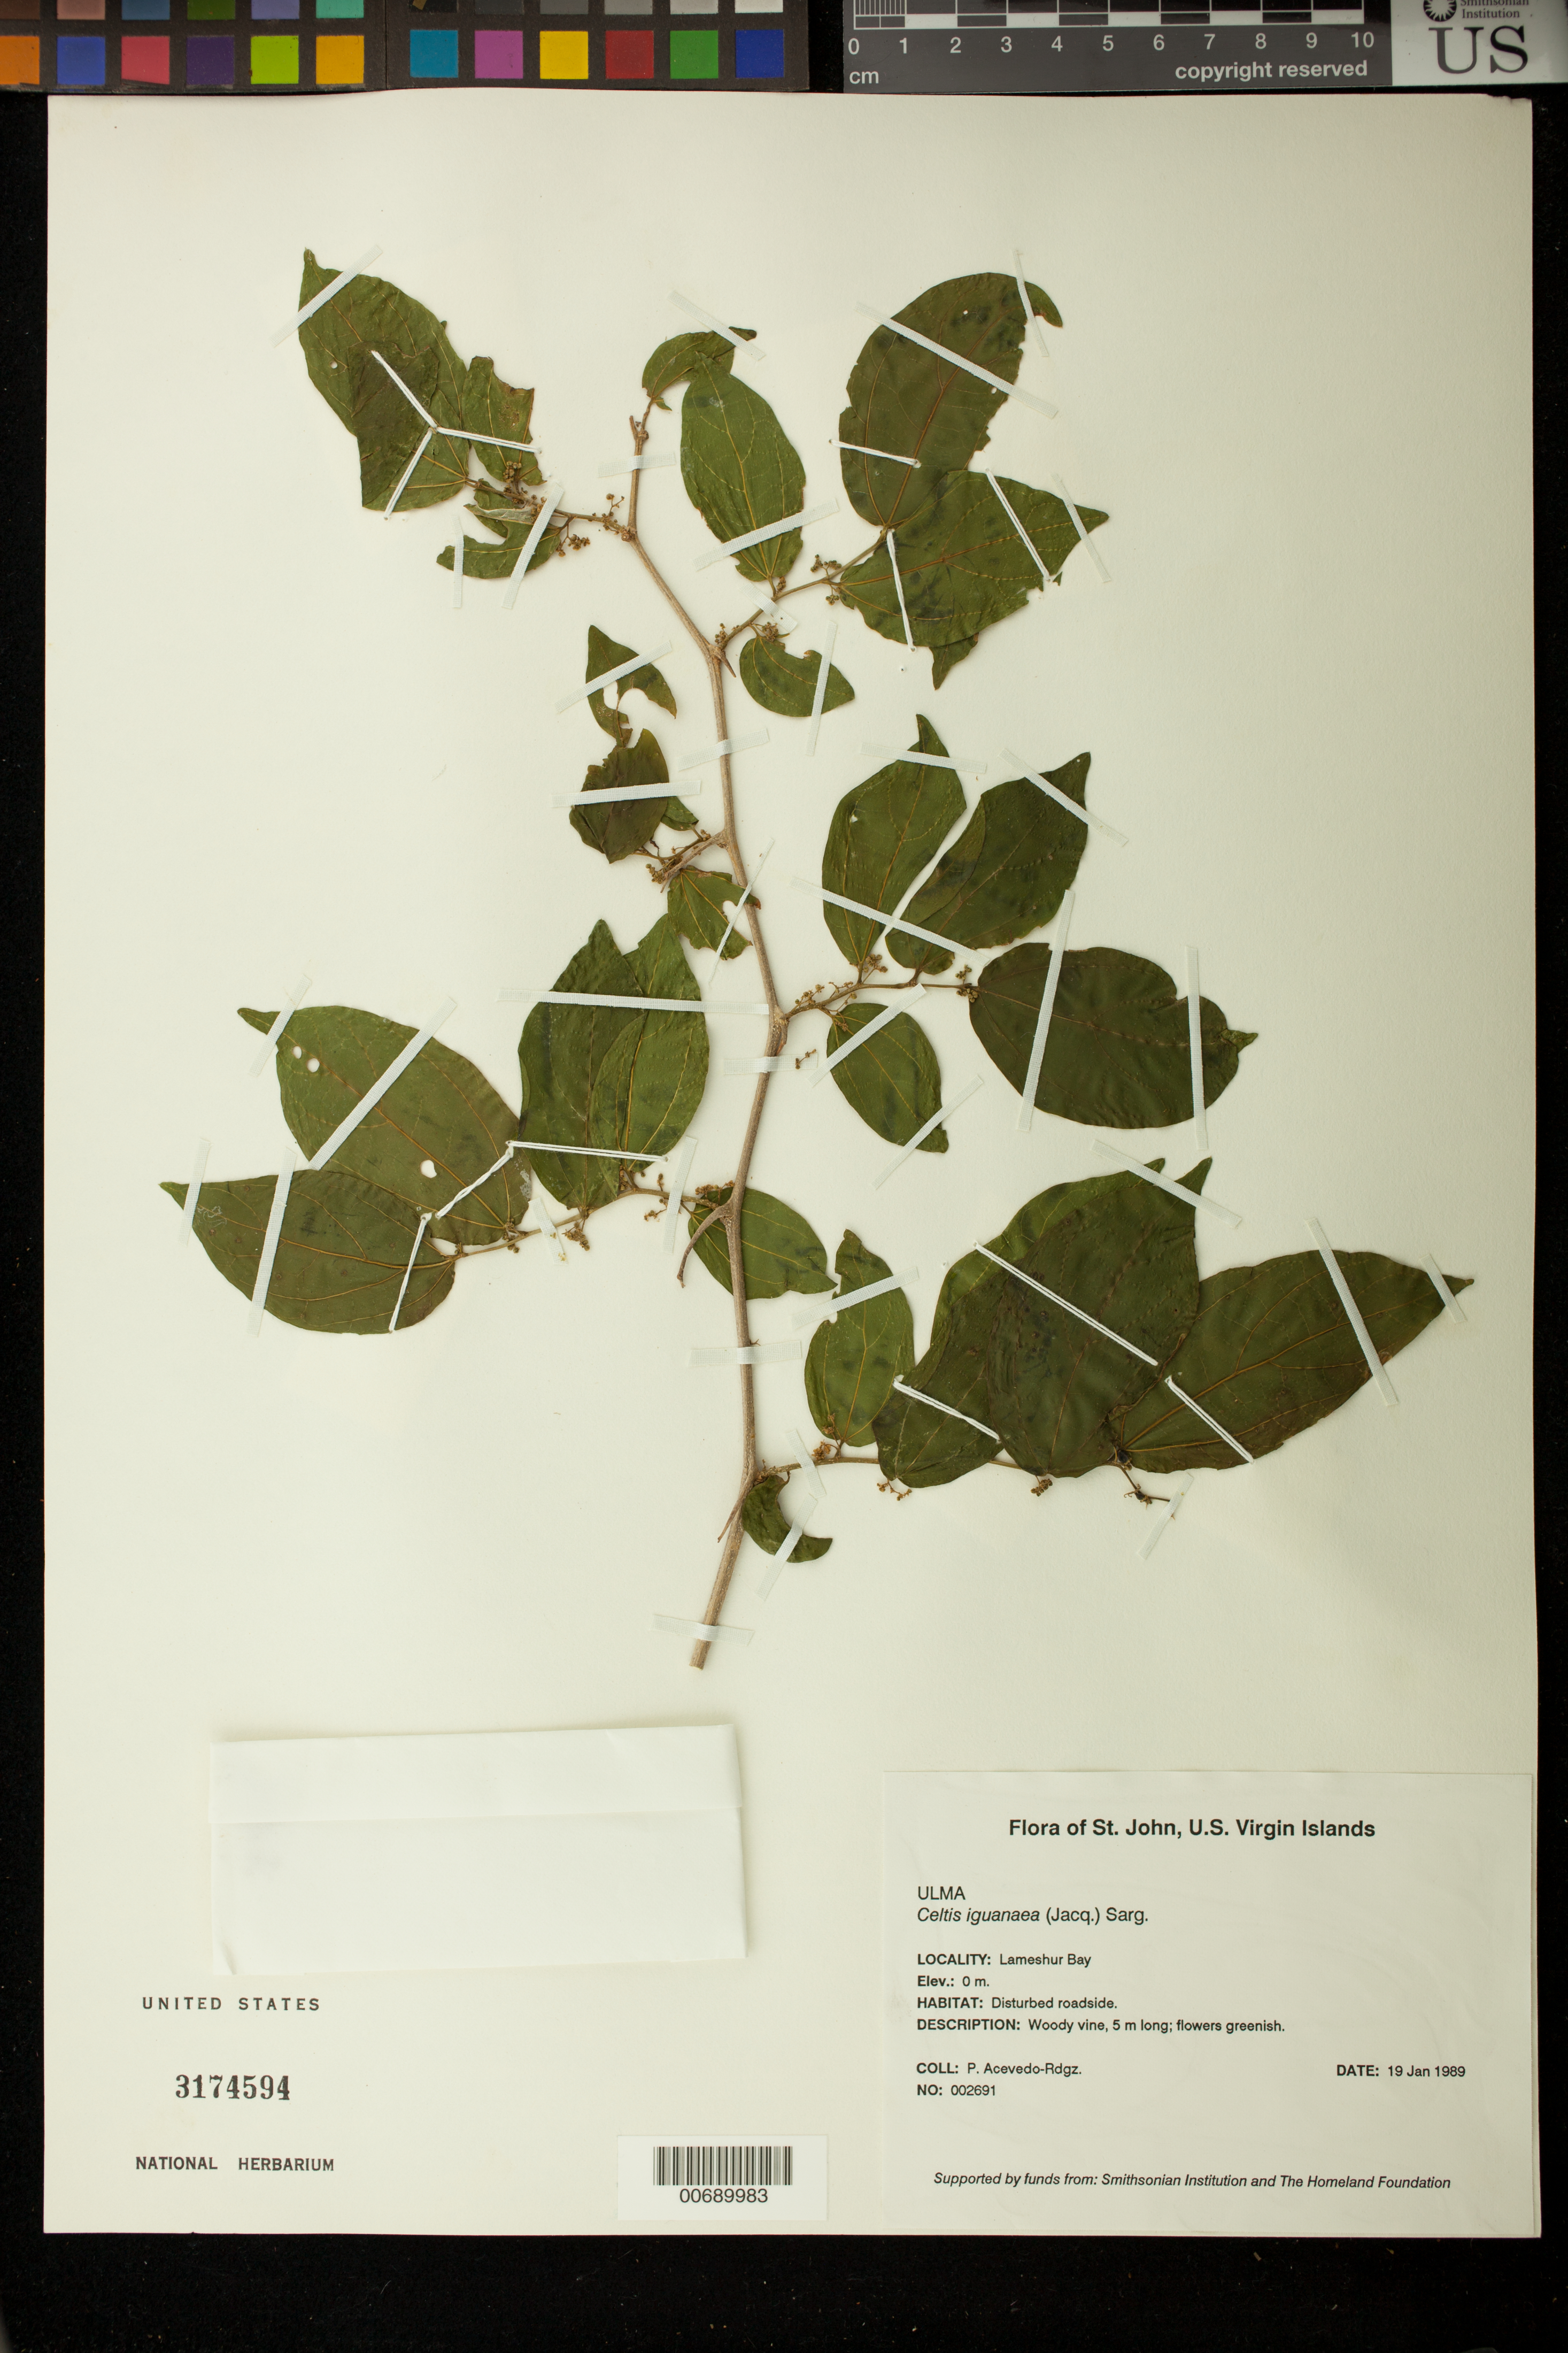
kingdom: Plantae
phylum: Tracheophyta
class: Magnoliopsida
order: Rosales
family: Cannabaceae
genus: Celtis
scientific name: Celtis iguanaea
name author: (Jacq.) Sarg.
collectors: P. Acevedo-Rodr.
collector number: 2691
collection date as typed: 19 Jan 1989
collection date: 1989-01-19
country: U.S. Virgin Islands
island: St. John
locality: Lamesure, by Virgin Island Ecological Research Station dorms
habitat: Dry secondary, open disturbed area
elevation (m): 5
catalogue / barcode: US 3174594